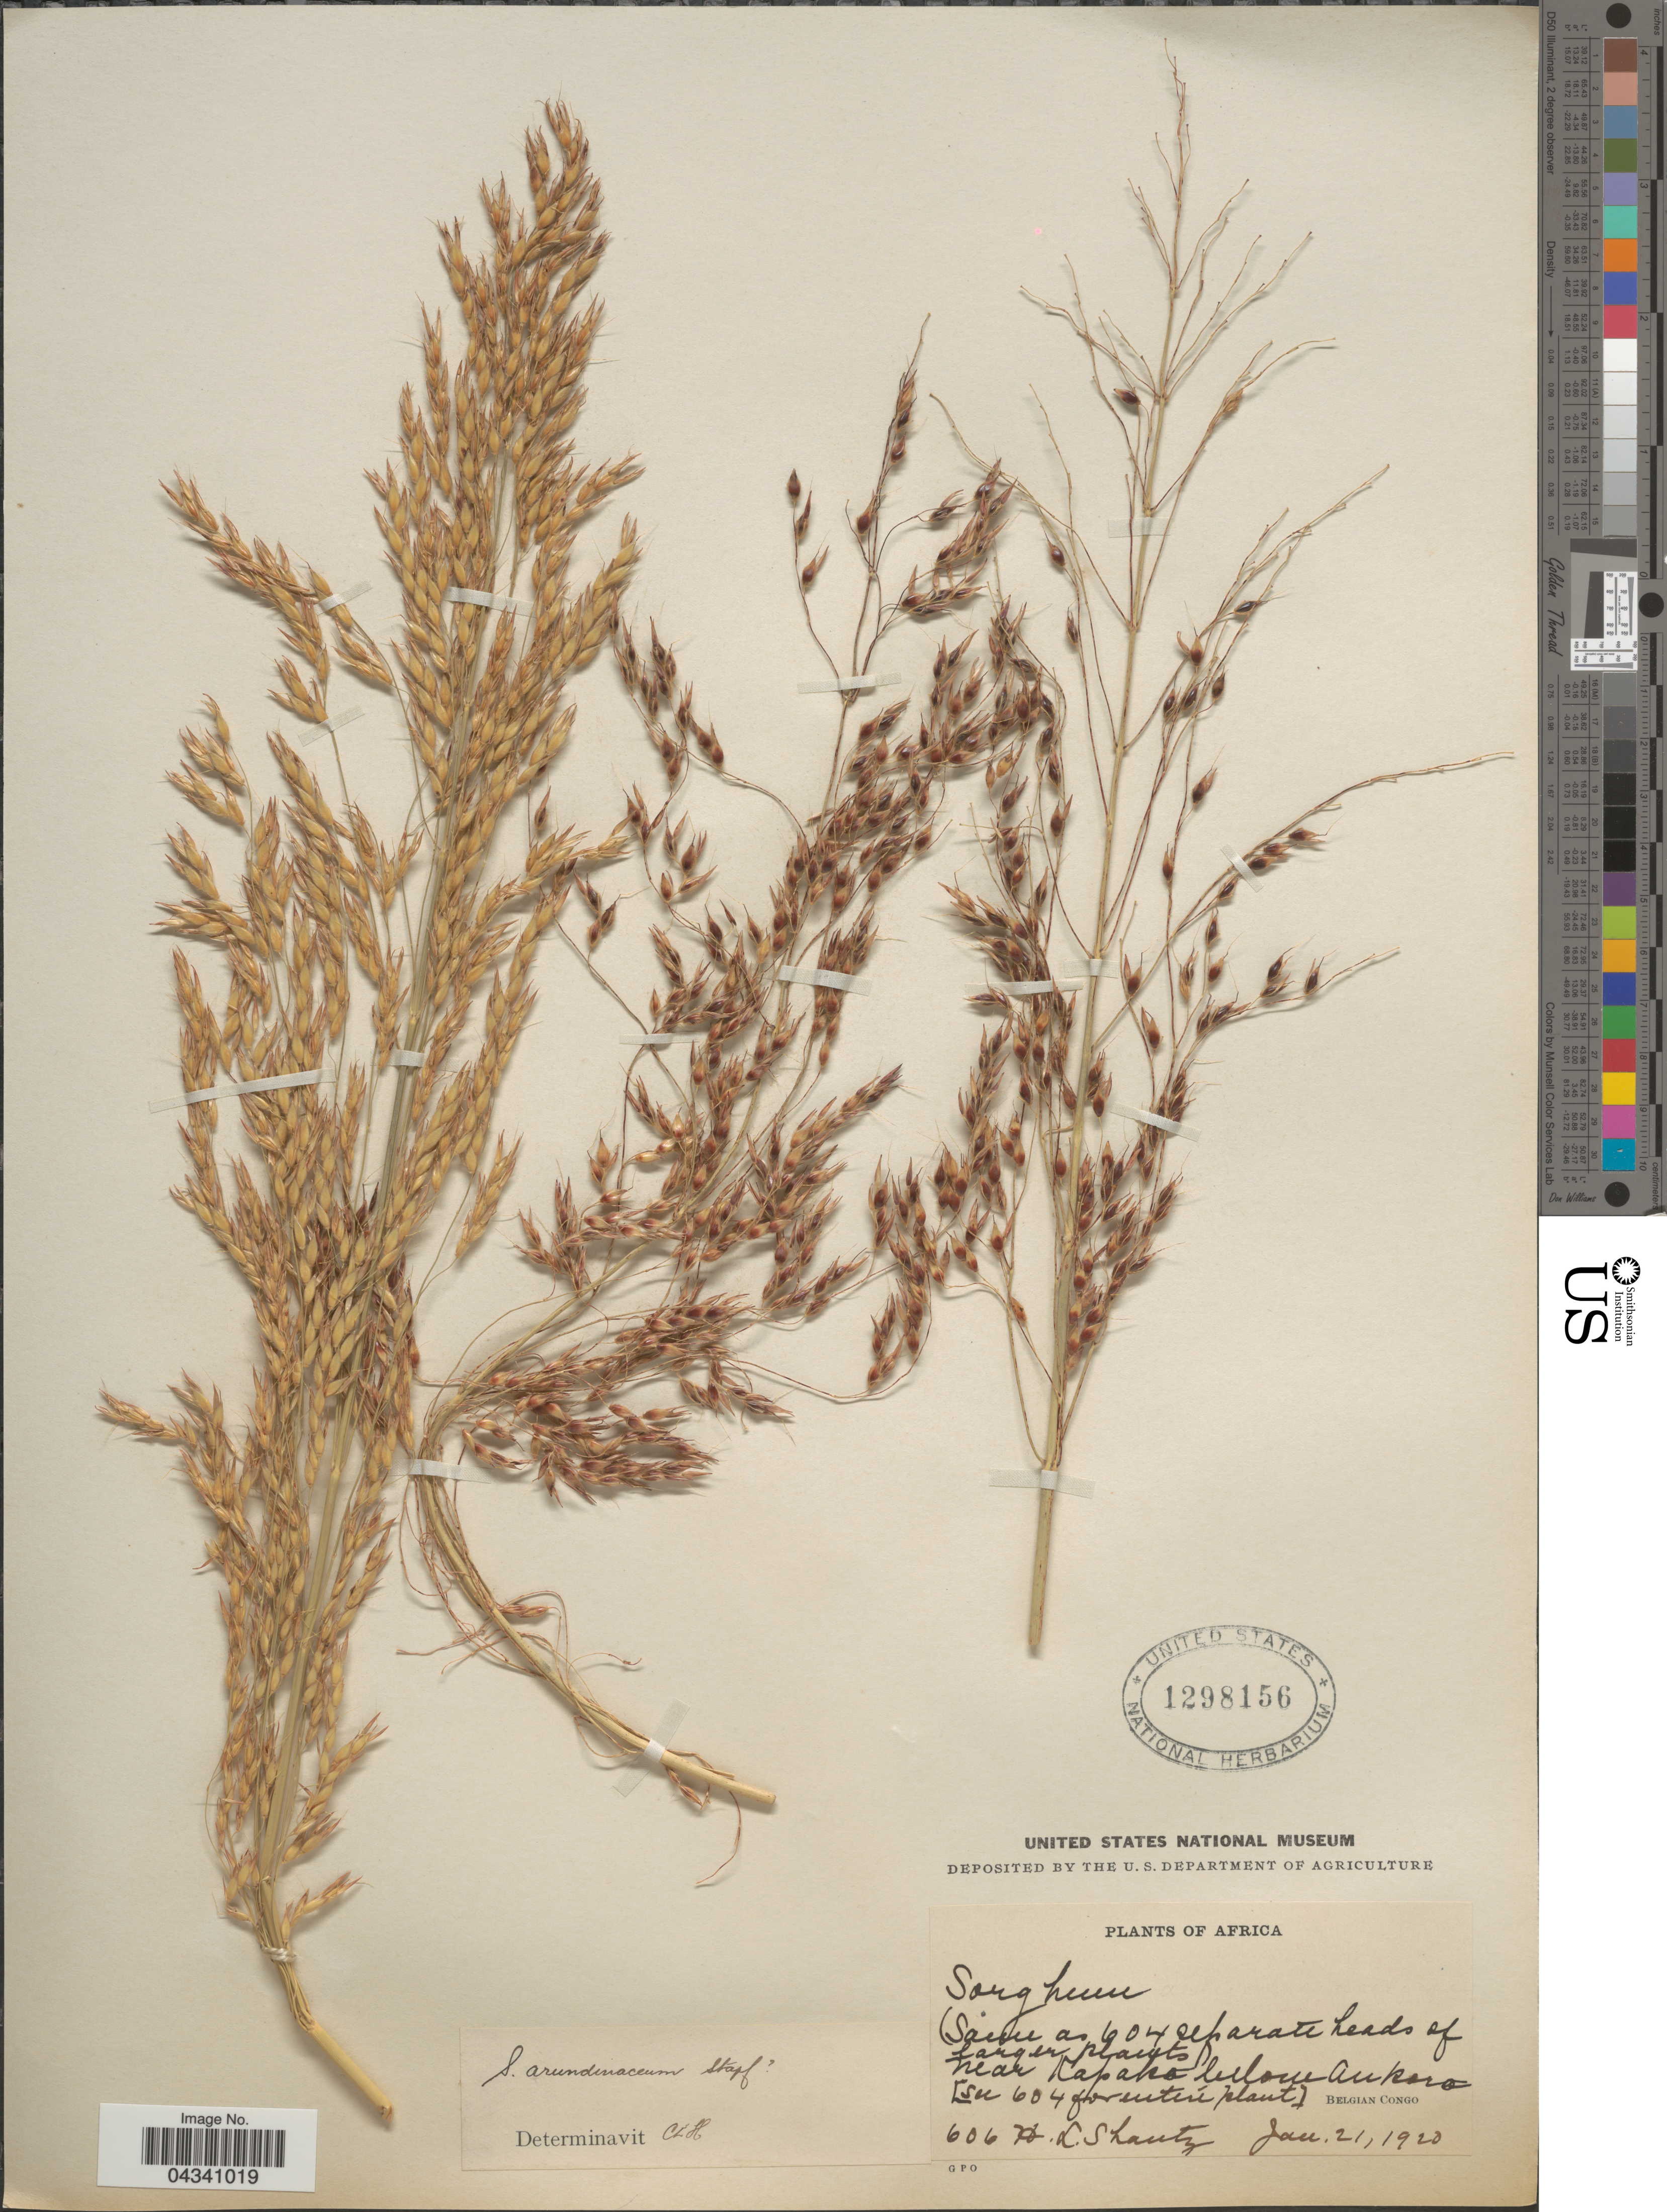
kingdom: Plantae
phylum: Tracheophyta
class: Liliopsida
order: Poales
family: Poaceae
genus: Sorghum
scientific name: Sorghum arundinaceum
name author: (Desv.) Stapf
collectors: H. Shantz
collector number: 606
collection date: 1920-01-21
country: Congo, Democratic Republic of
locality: Near Kapaka, below Ankoro. Belgian Congo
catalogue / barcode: US 1298156